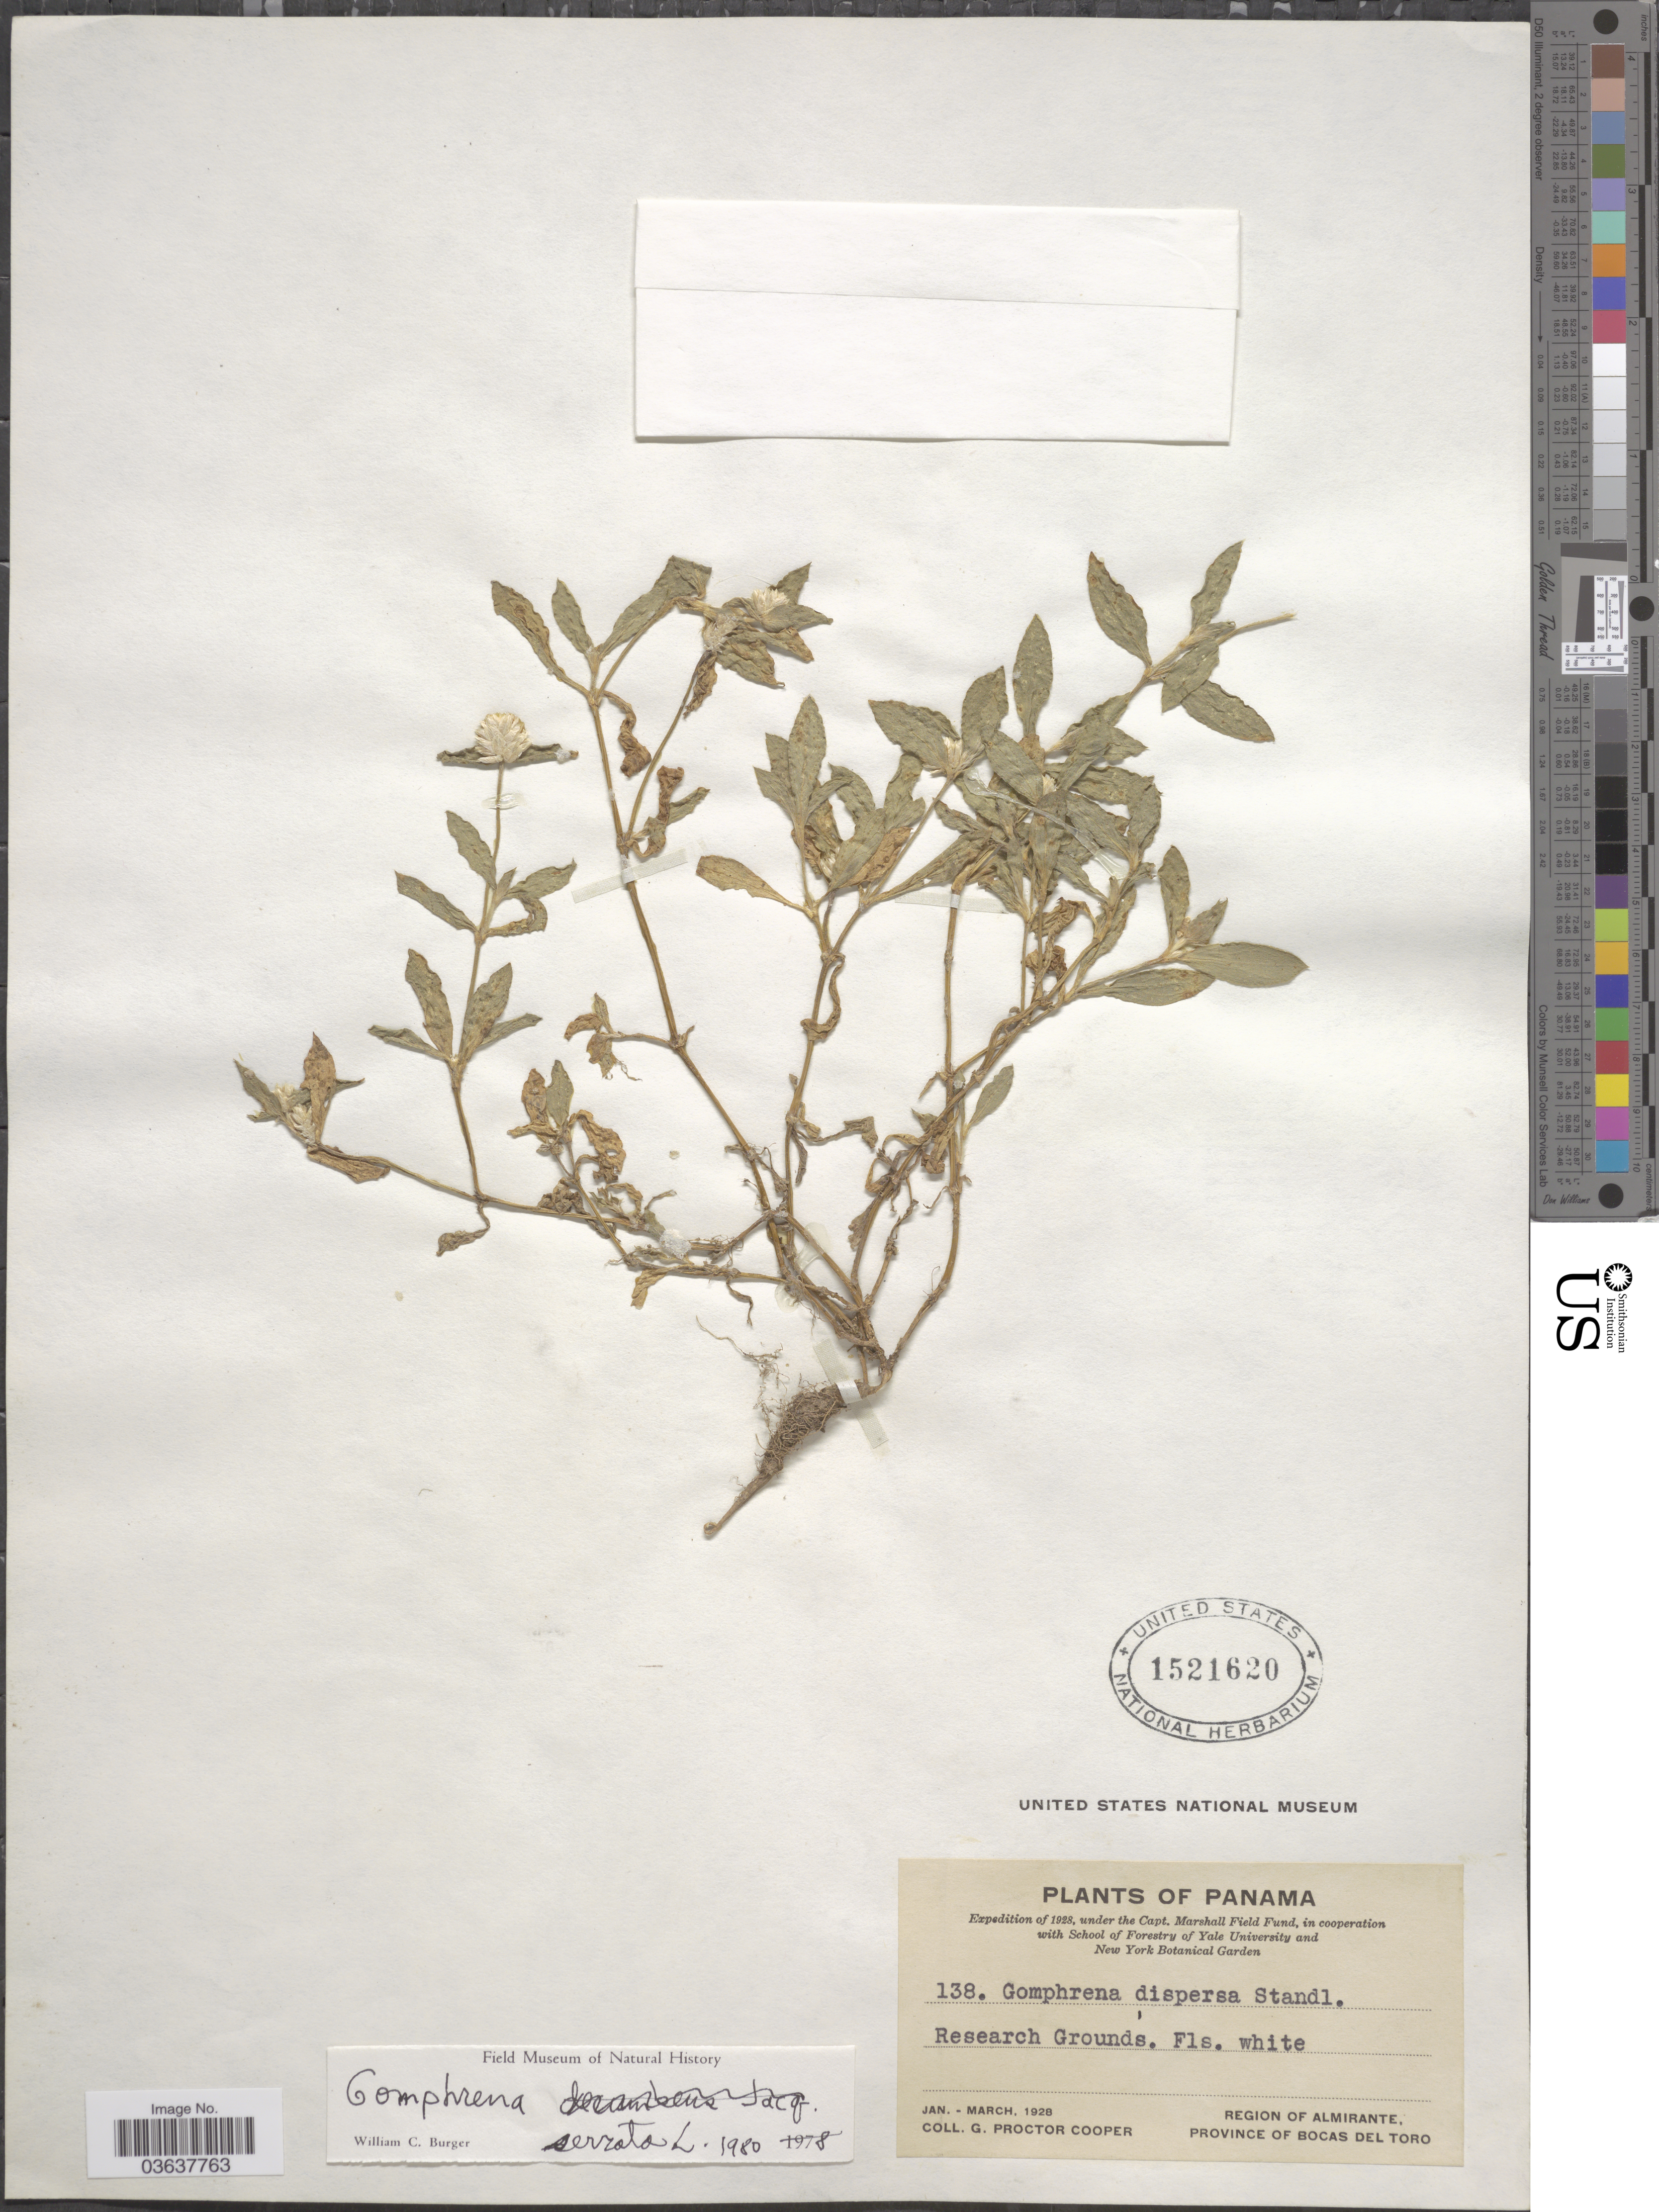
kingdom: Plantae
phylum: Tracheophyta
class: Magnoliopsida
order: Caryophyllales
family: Amaranthaceae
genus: Gomphrena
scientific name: Gomphrena serrata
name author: L.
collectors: G. Cooper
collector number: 138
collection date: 1928-01/1928-03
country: Panama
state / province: Bocas del Toro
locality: Research Grounds. Region of Almirante.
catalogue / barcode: US 1521620